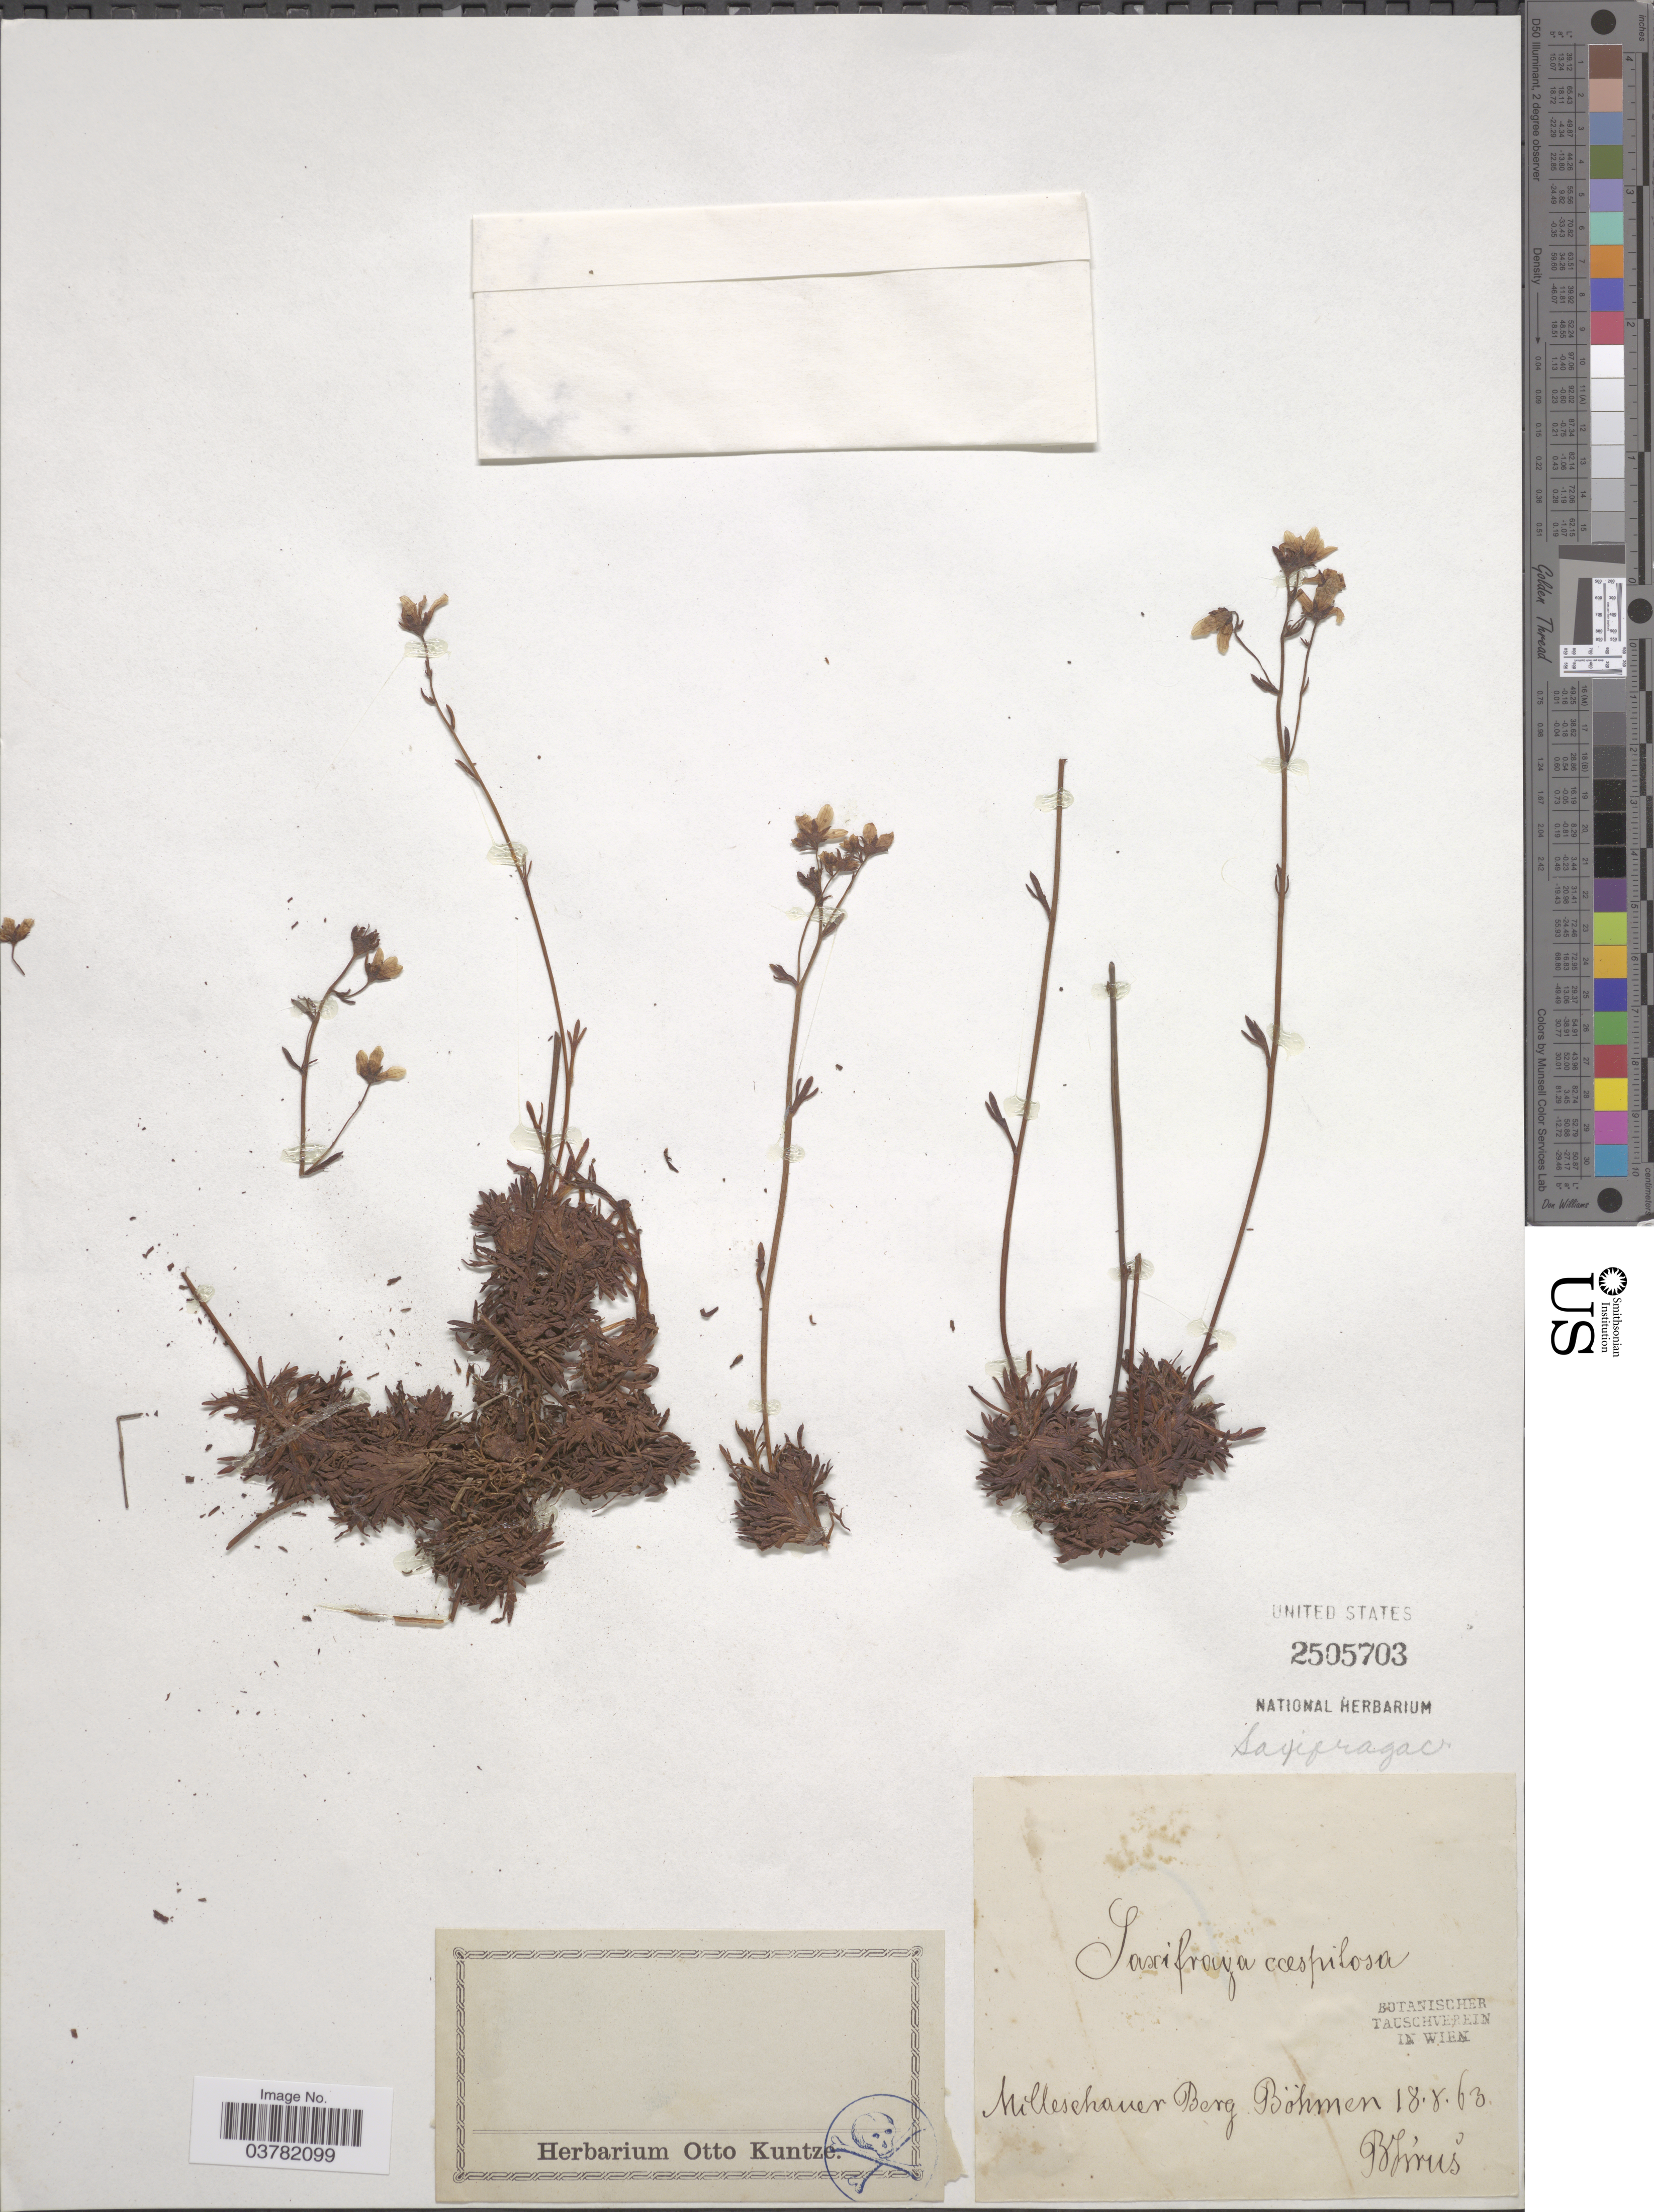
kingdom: Plantae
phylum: Tracheophyta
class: Magnoliopsida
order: Saxifragales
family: Saxifragaceae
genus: Saxifraga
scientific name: Saxifraga caespitosa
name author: L.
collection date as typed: Transcribed d/m/y: 18/8/63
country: Czechia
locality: Milleschauer Berg Böhmen.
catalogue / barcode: US 2505703